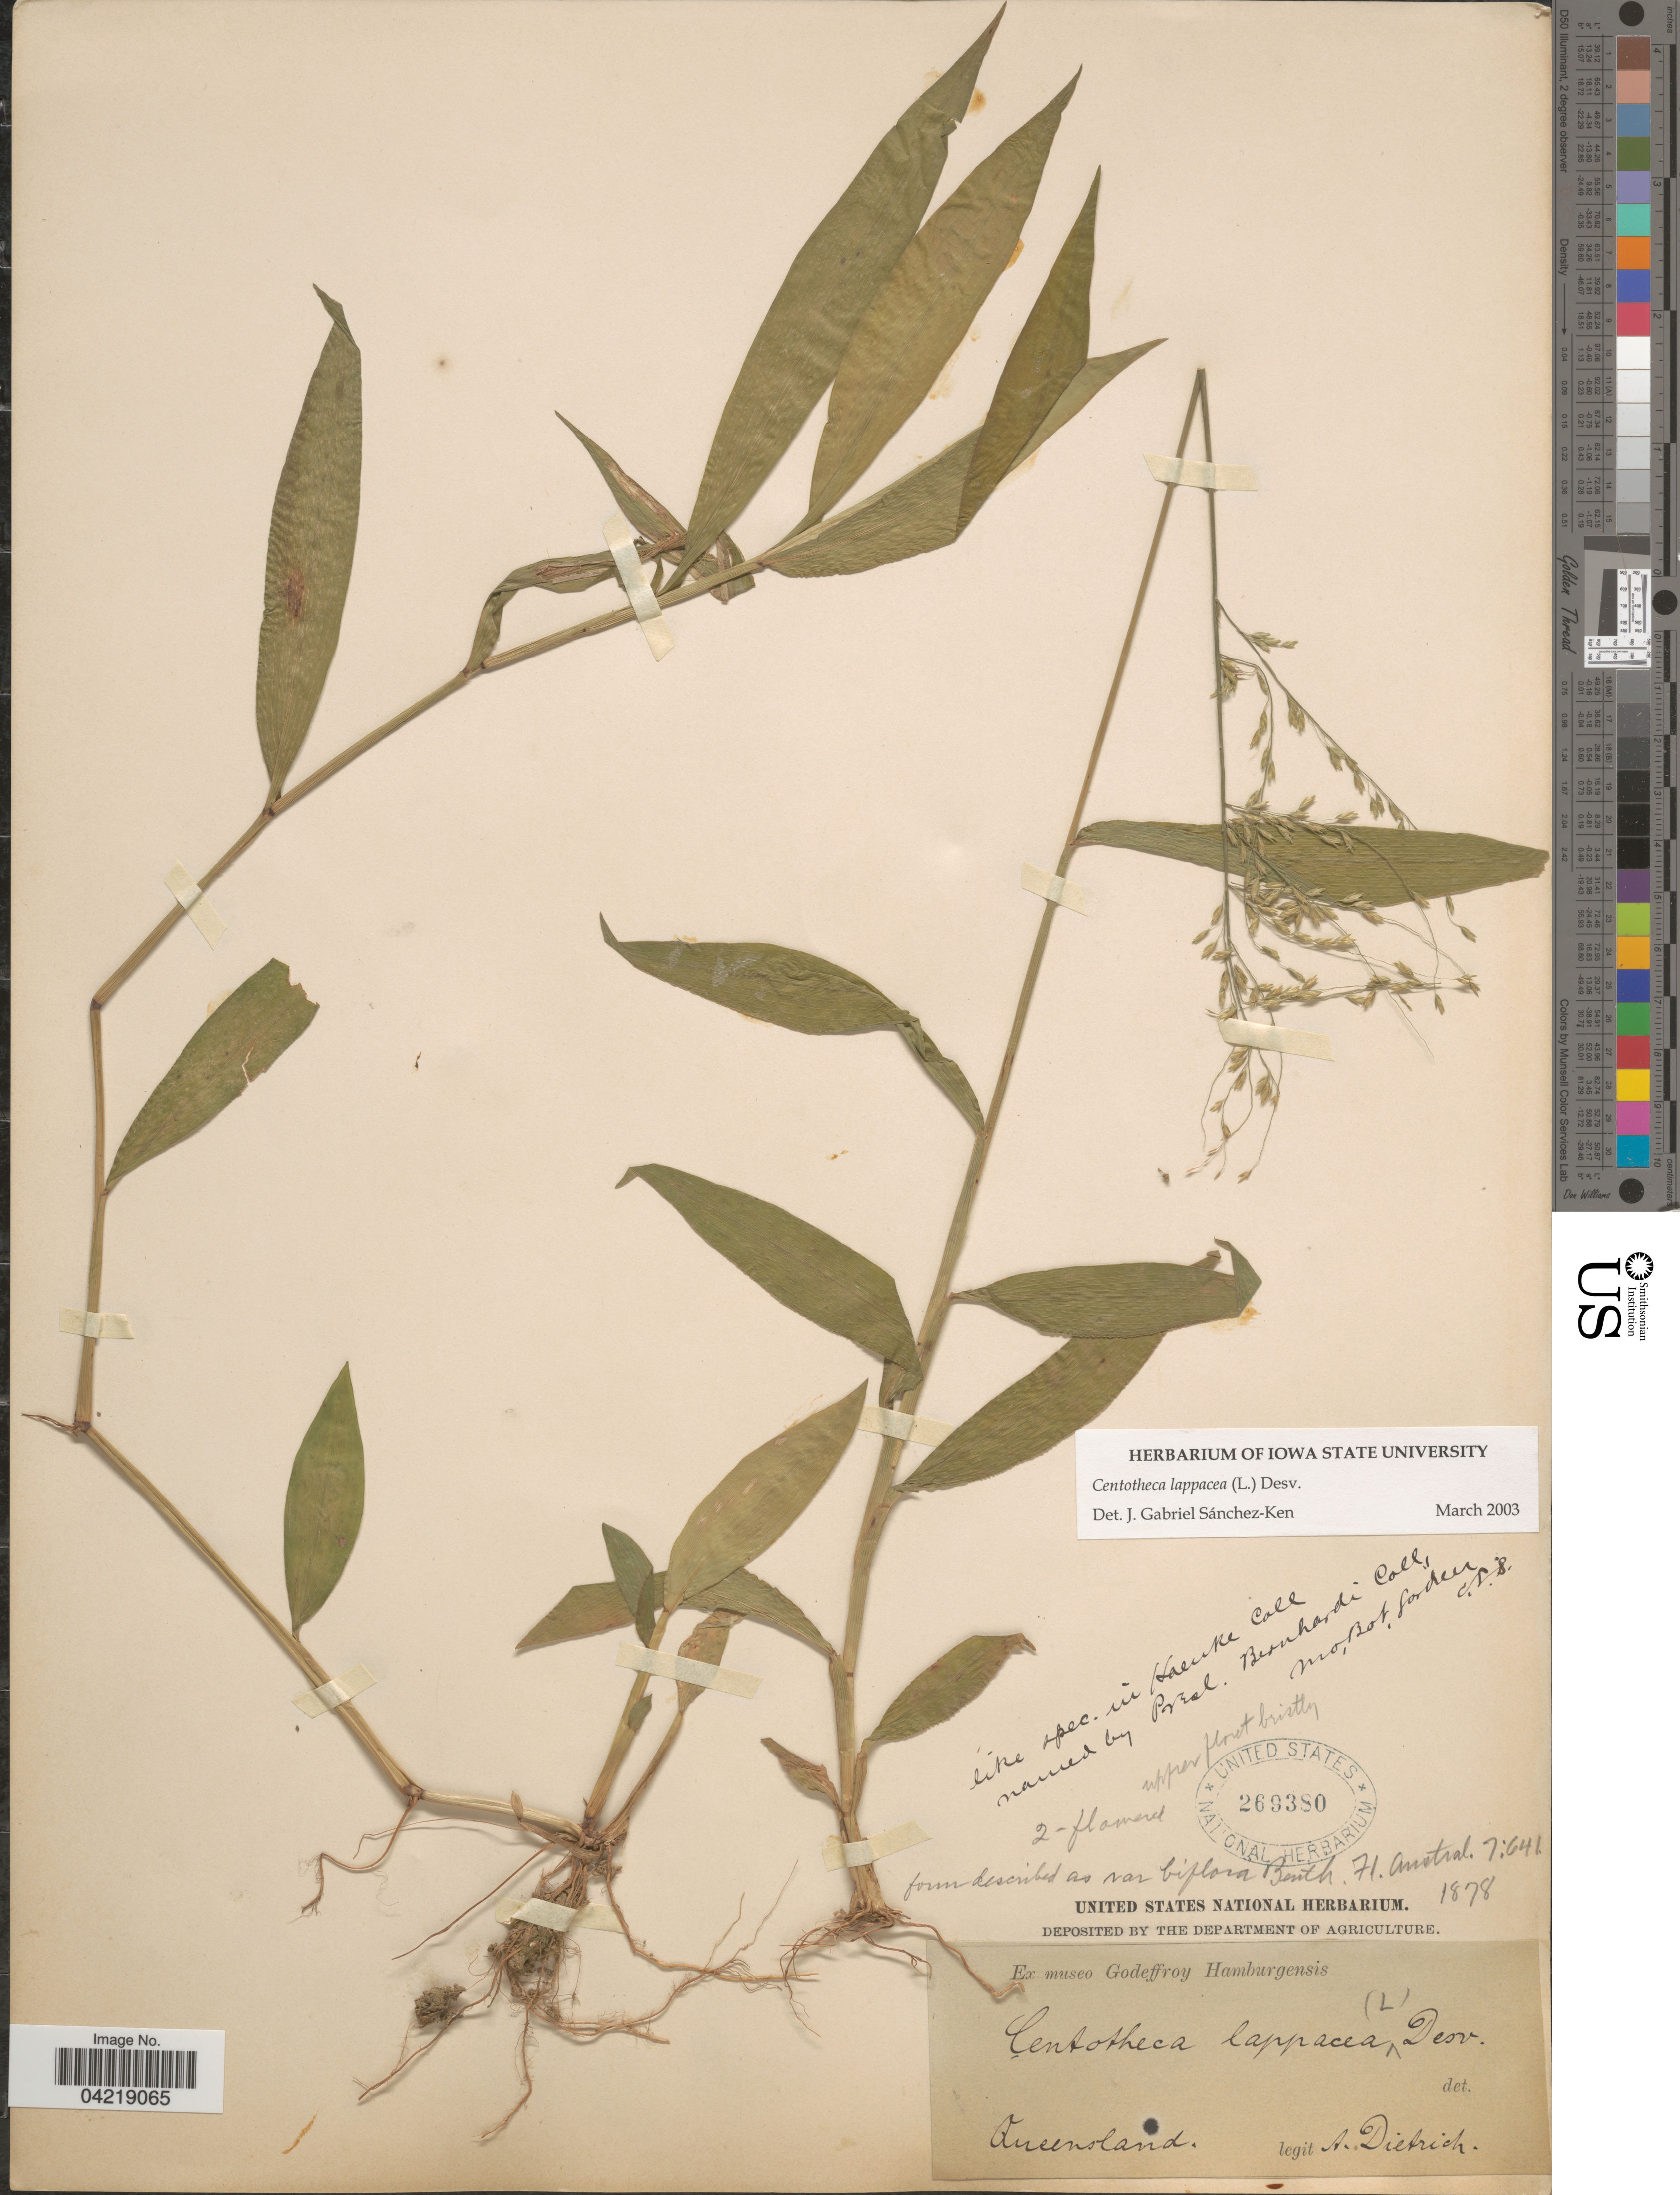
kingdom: Plantae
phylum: Tracheophyta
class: Liliopsida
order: Poales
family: Poaceae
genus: Centotheca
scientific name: Centotheca lappacea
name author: (L.) Desv.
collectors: A. G. Dietrich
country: Australia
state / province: Queensland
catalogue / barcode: US 269380